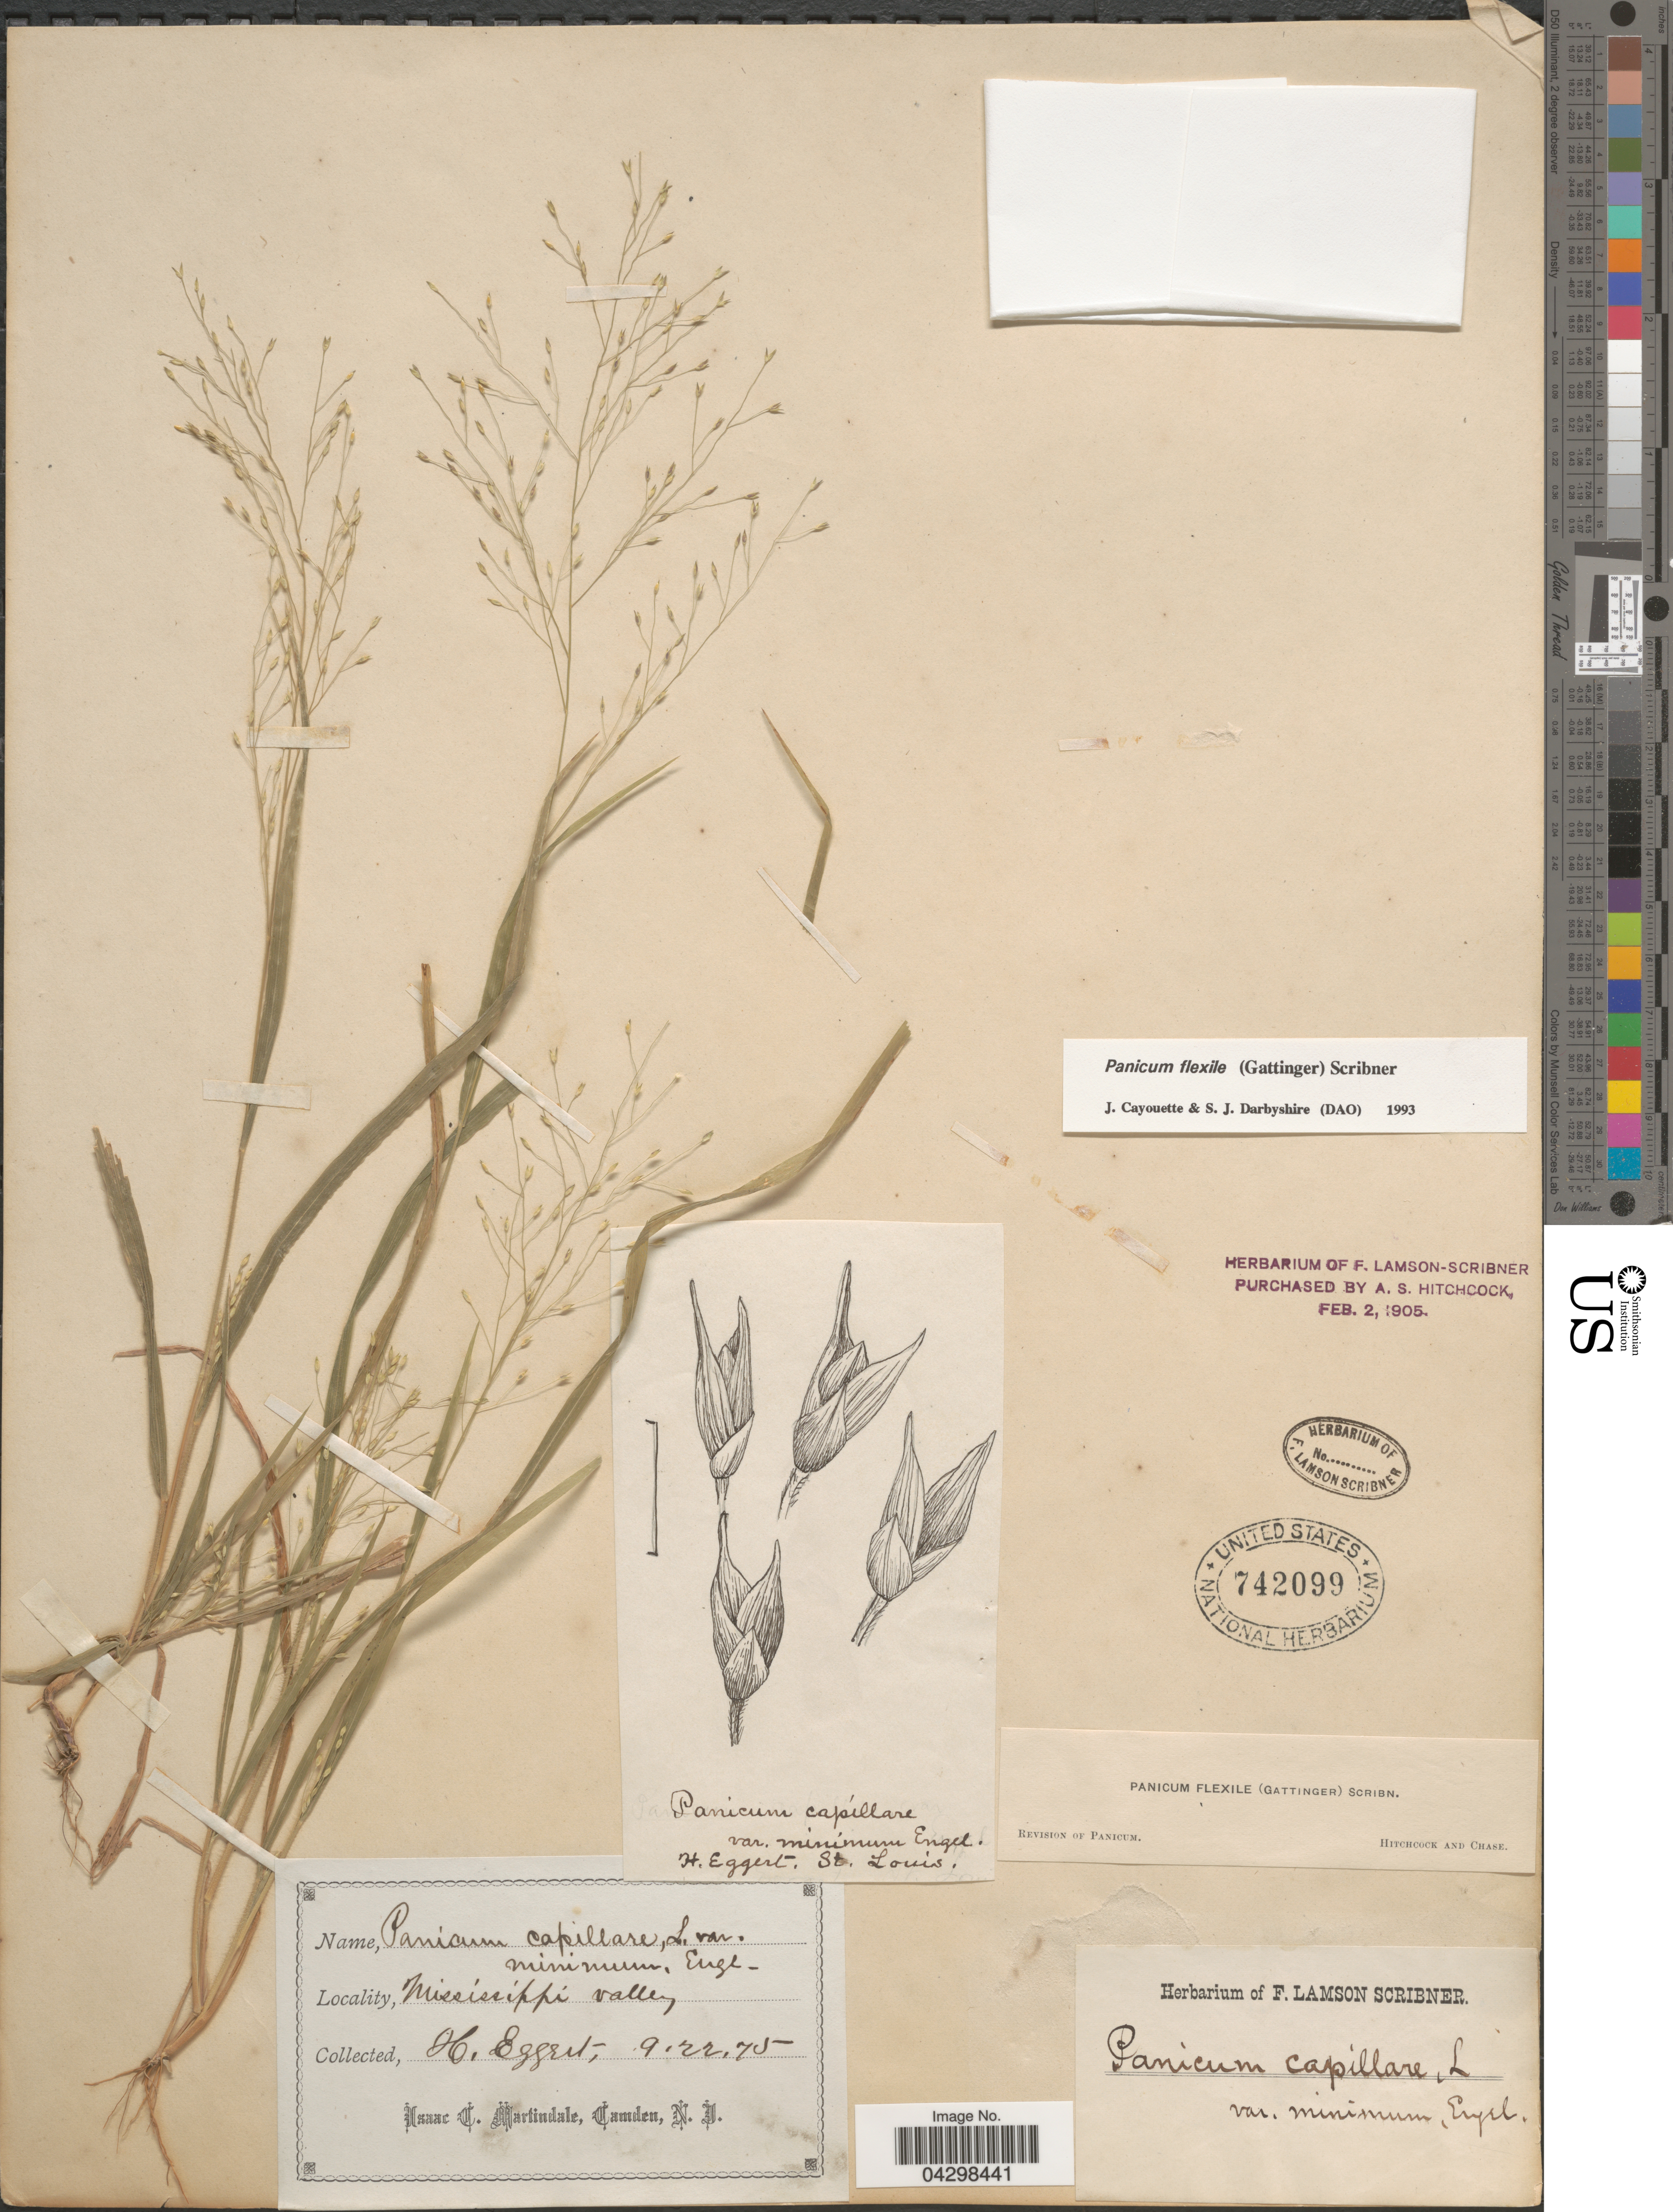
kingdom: Plantae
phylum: Tracheophyta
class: Liliopsida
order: Poales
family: Poaceae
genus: Panicum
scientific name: Panicum flexile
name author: (Gatt.) Scribn.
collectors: H. Eggert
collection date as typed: Transcribed d/m/y: 22/9/75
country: United States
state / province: Missouri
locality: Mississippi valley. St. Louis.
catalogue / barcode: US 742099